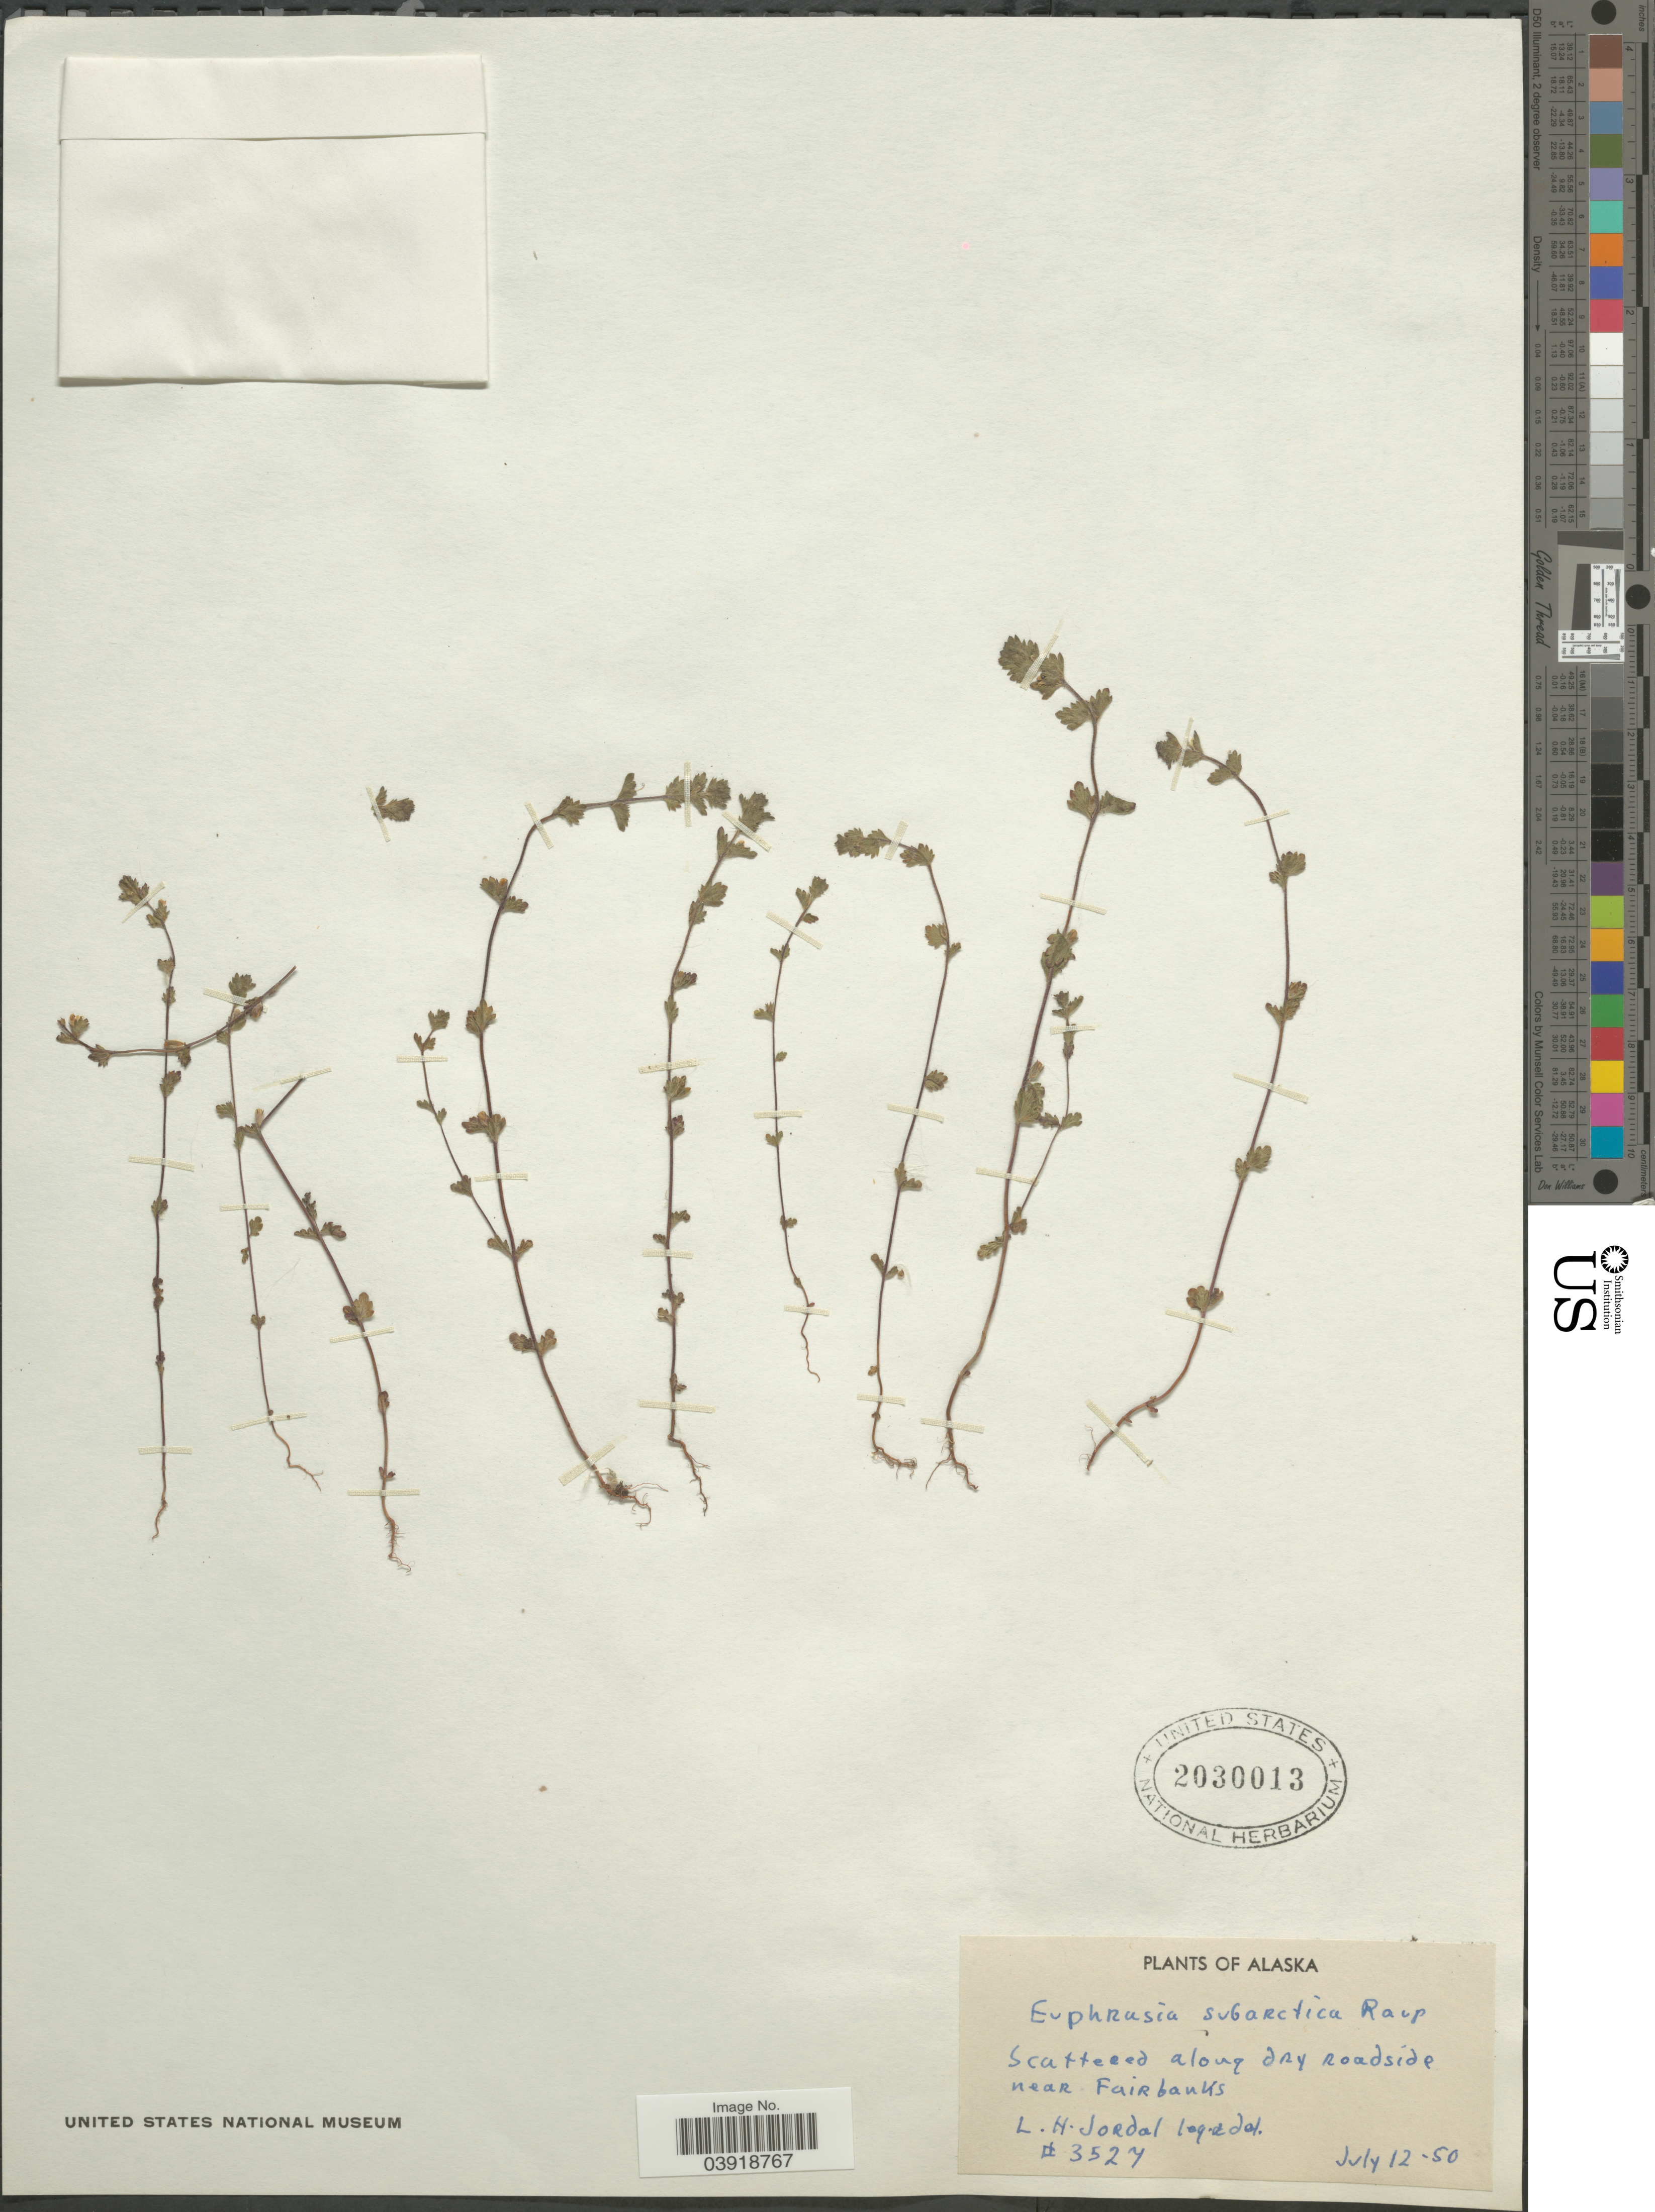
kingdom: Plantae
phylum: Tracheophyta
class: Magnoliopsida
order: Lamiales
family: Orobanchaceae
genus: Euphrasia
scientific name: Euphrasia subarctica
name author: Raup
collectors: L. Jordal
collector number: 3527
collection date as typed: Transcribed d/m/y: 12/7/50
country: United States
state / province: Alaska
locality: Along dry roadside near Fairbanks.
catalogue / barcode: US 2030013